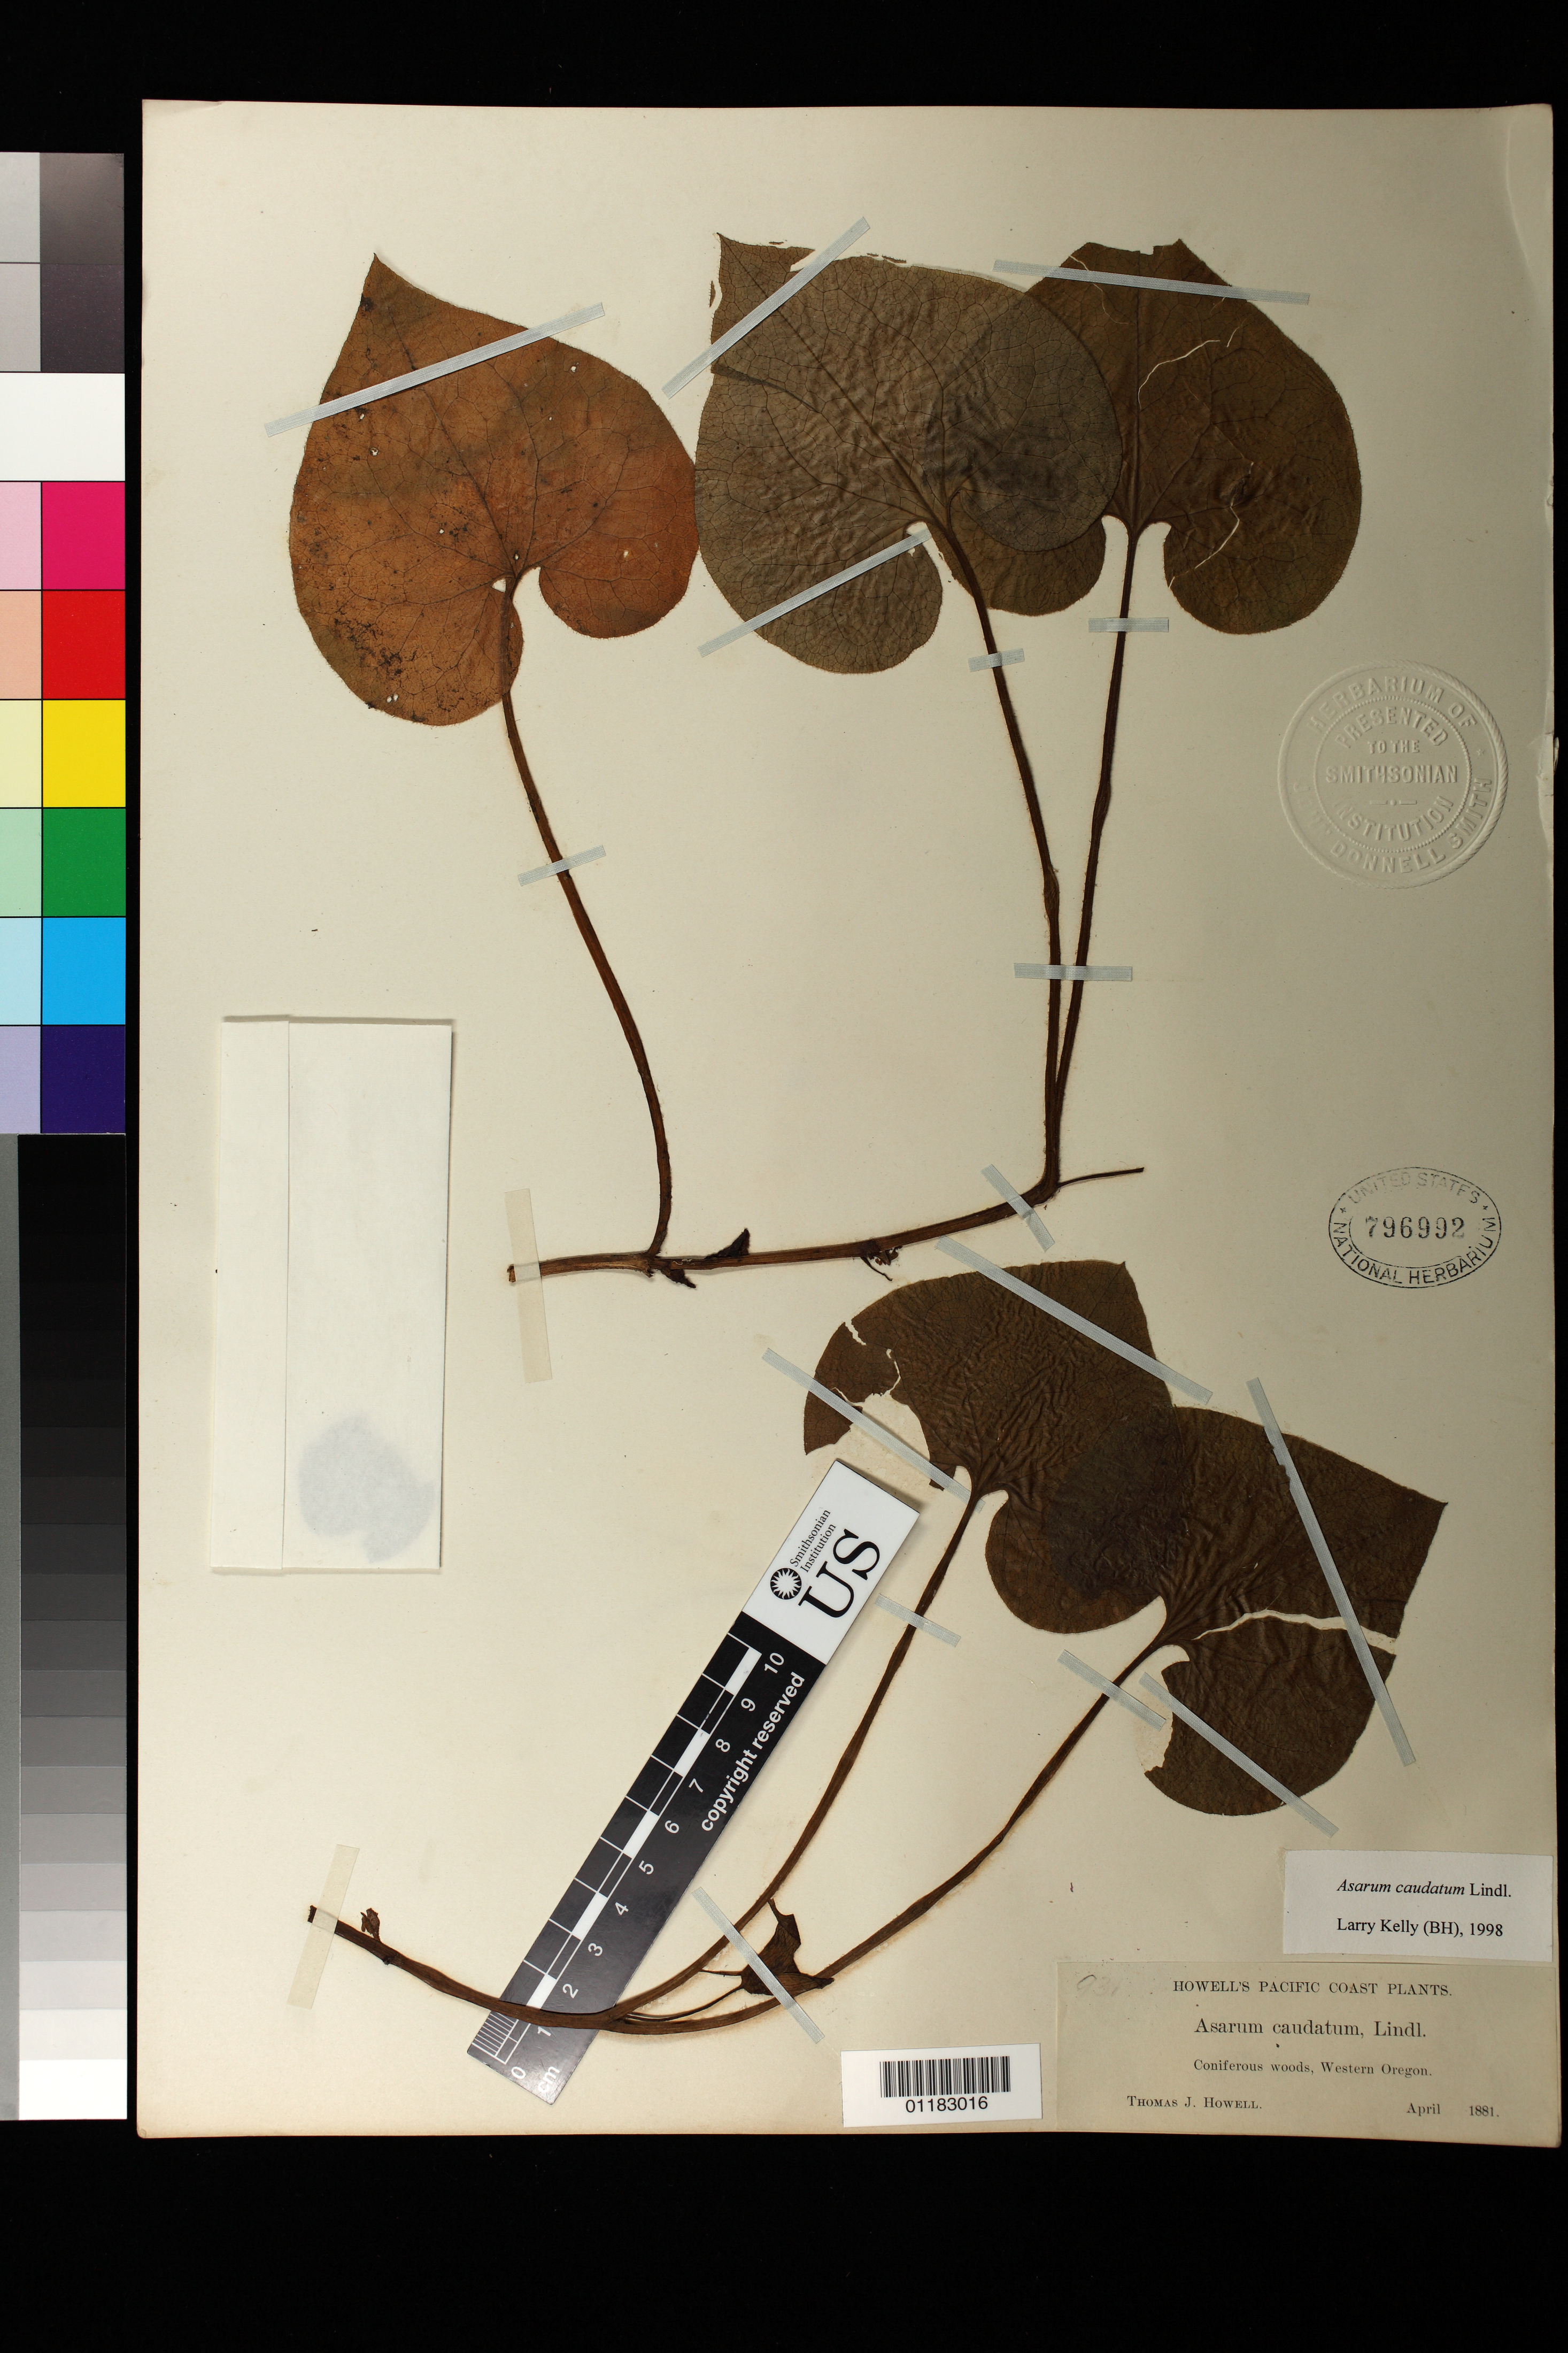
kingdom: Plantae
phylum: Tracheophyta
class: Magnoliopsida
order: Piperales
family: Aristolochiaceae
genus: Asarum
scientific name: Asarum caudatum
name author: Lindl.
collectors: T. J. Howell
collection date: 1881-04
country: United States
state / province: Oregon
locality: Western Oregon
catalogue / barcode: US 796992